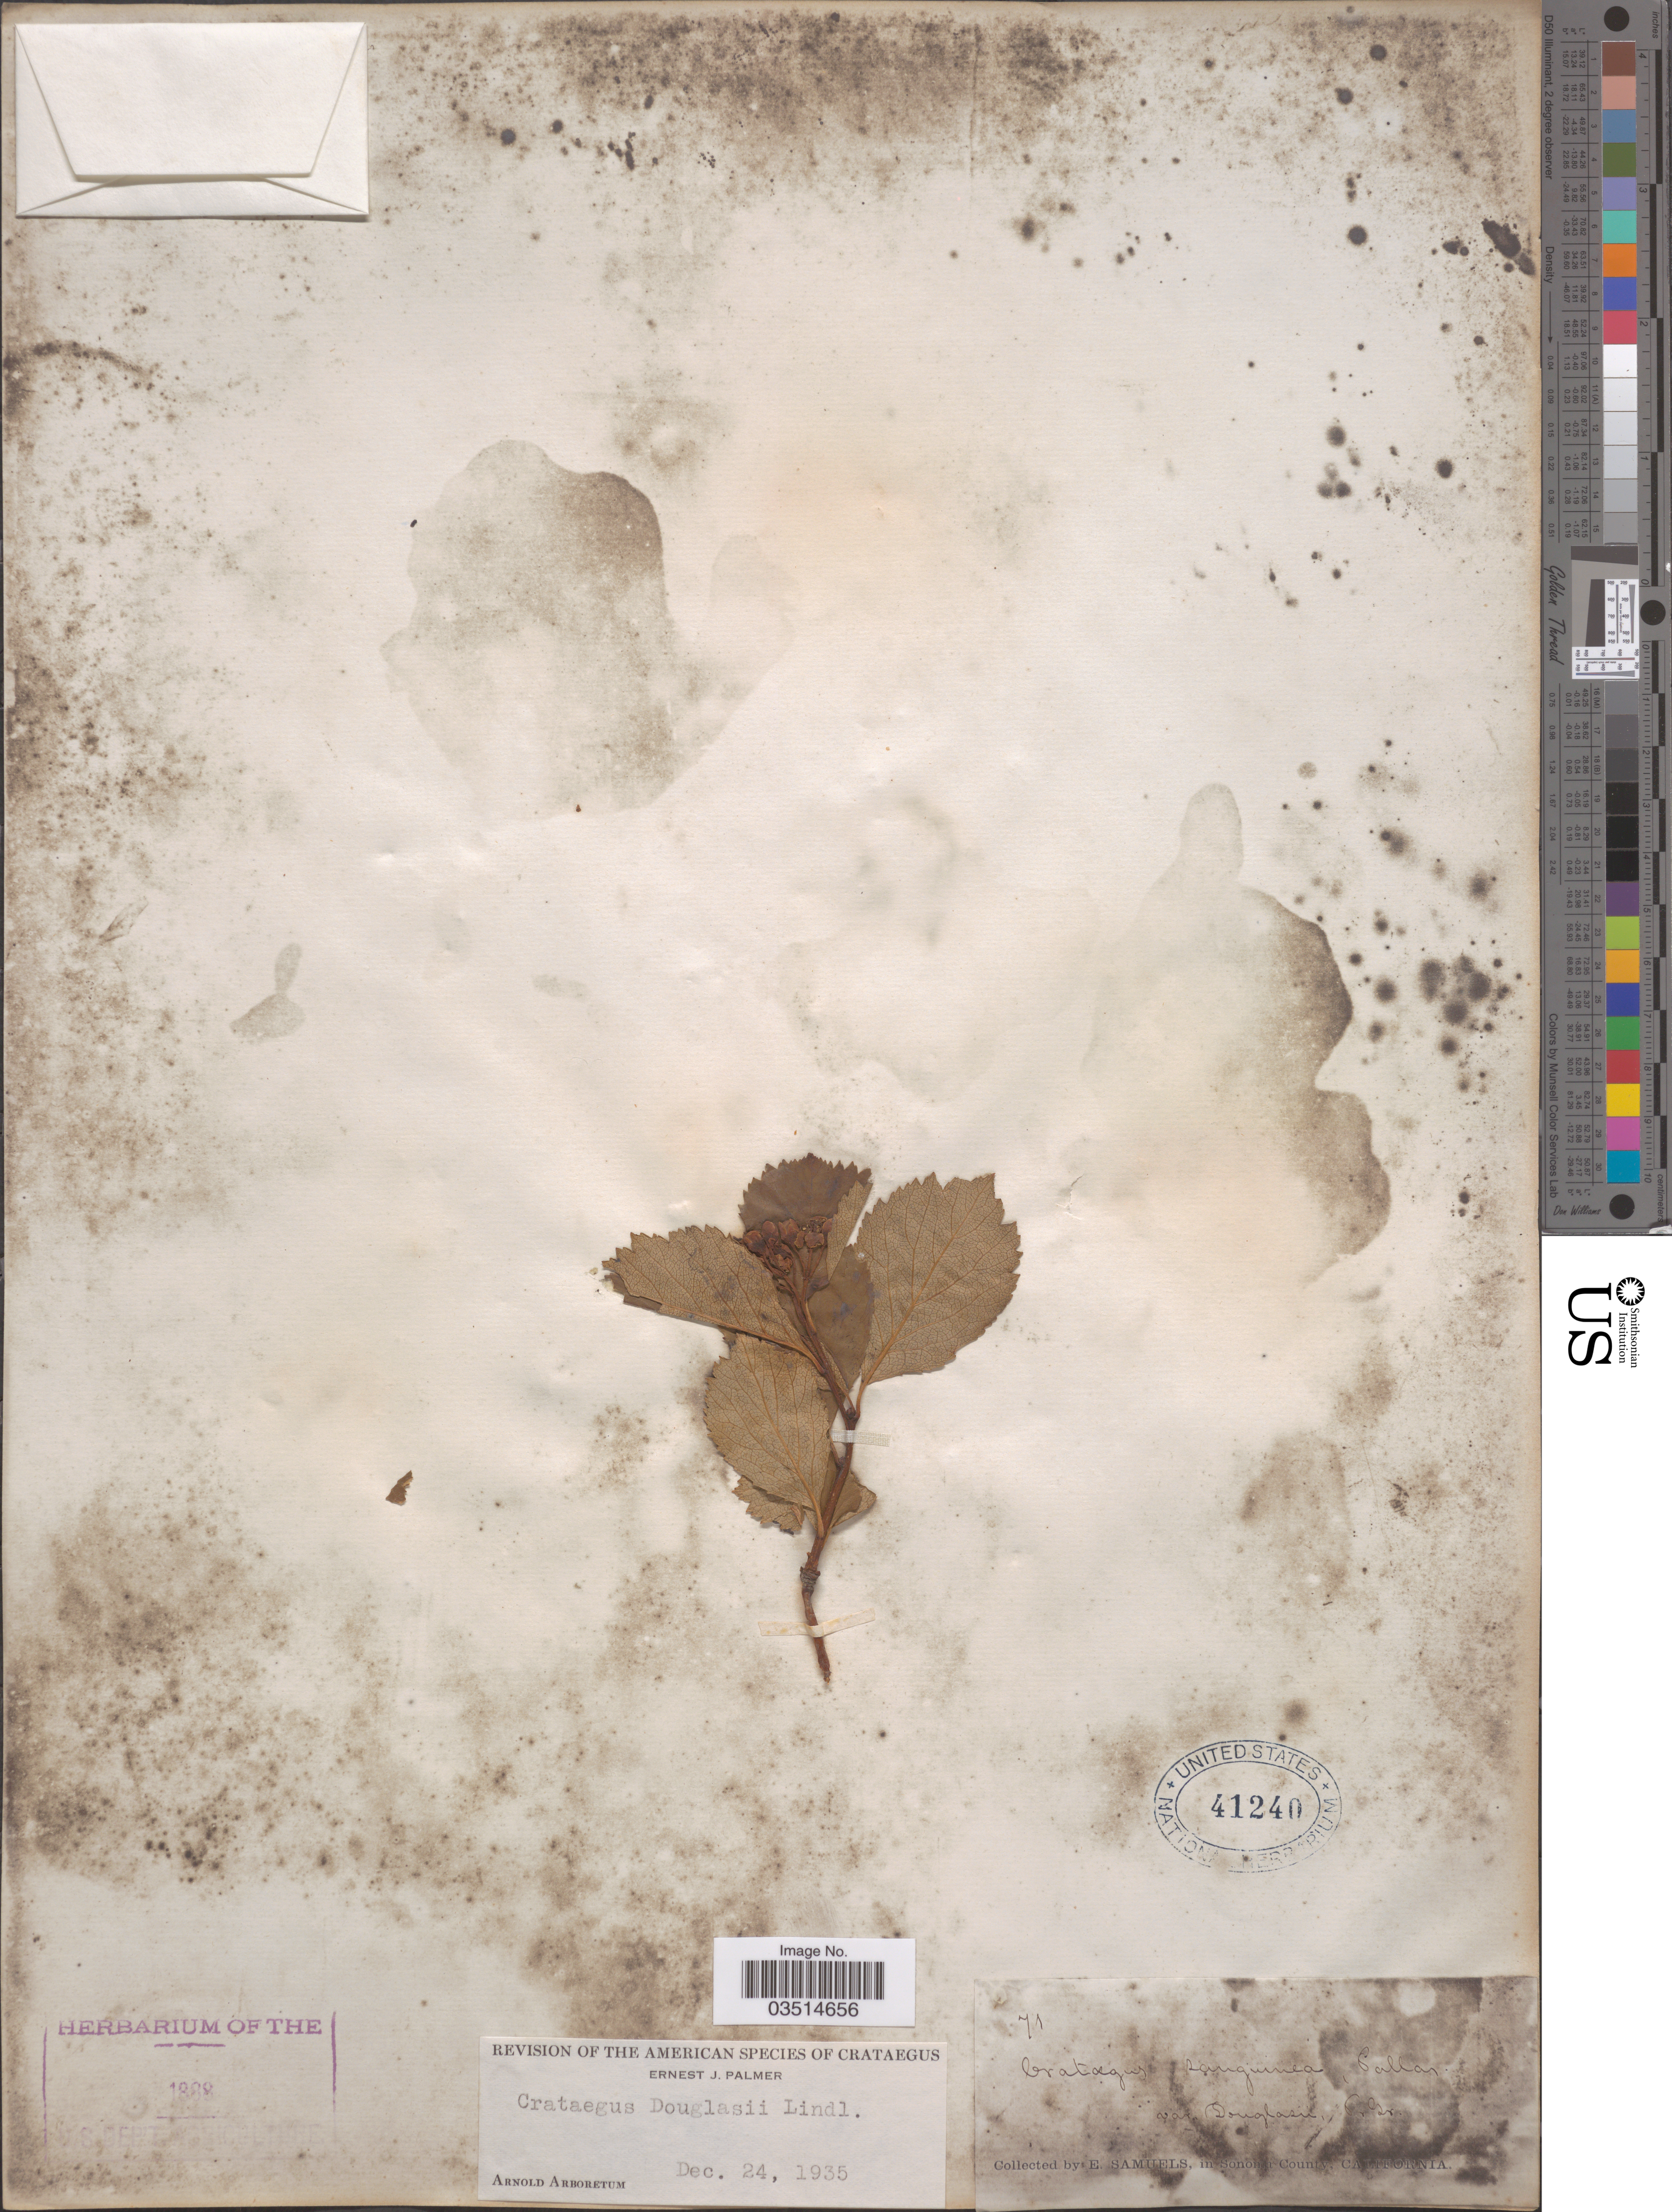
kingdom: Plantae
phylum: Tracheophyta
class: Magnoliopsida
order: Rosales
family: Rosaceae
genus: Crataegus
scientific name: Crataegus douglasii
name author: Lindl.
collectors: E. Samuels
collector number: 71?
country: United States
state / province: California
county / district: Sonoma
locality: Sonoma County.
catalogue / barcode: US 41240